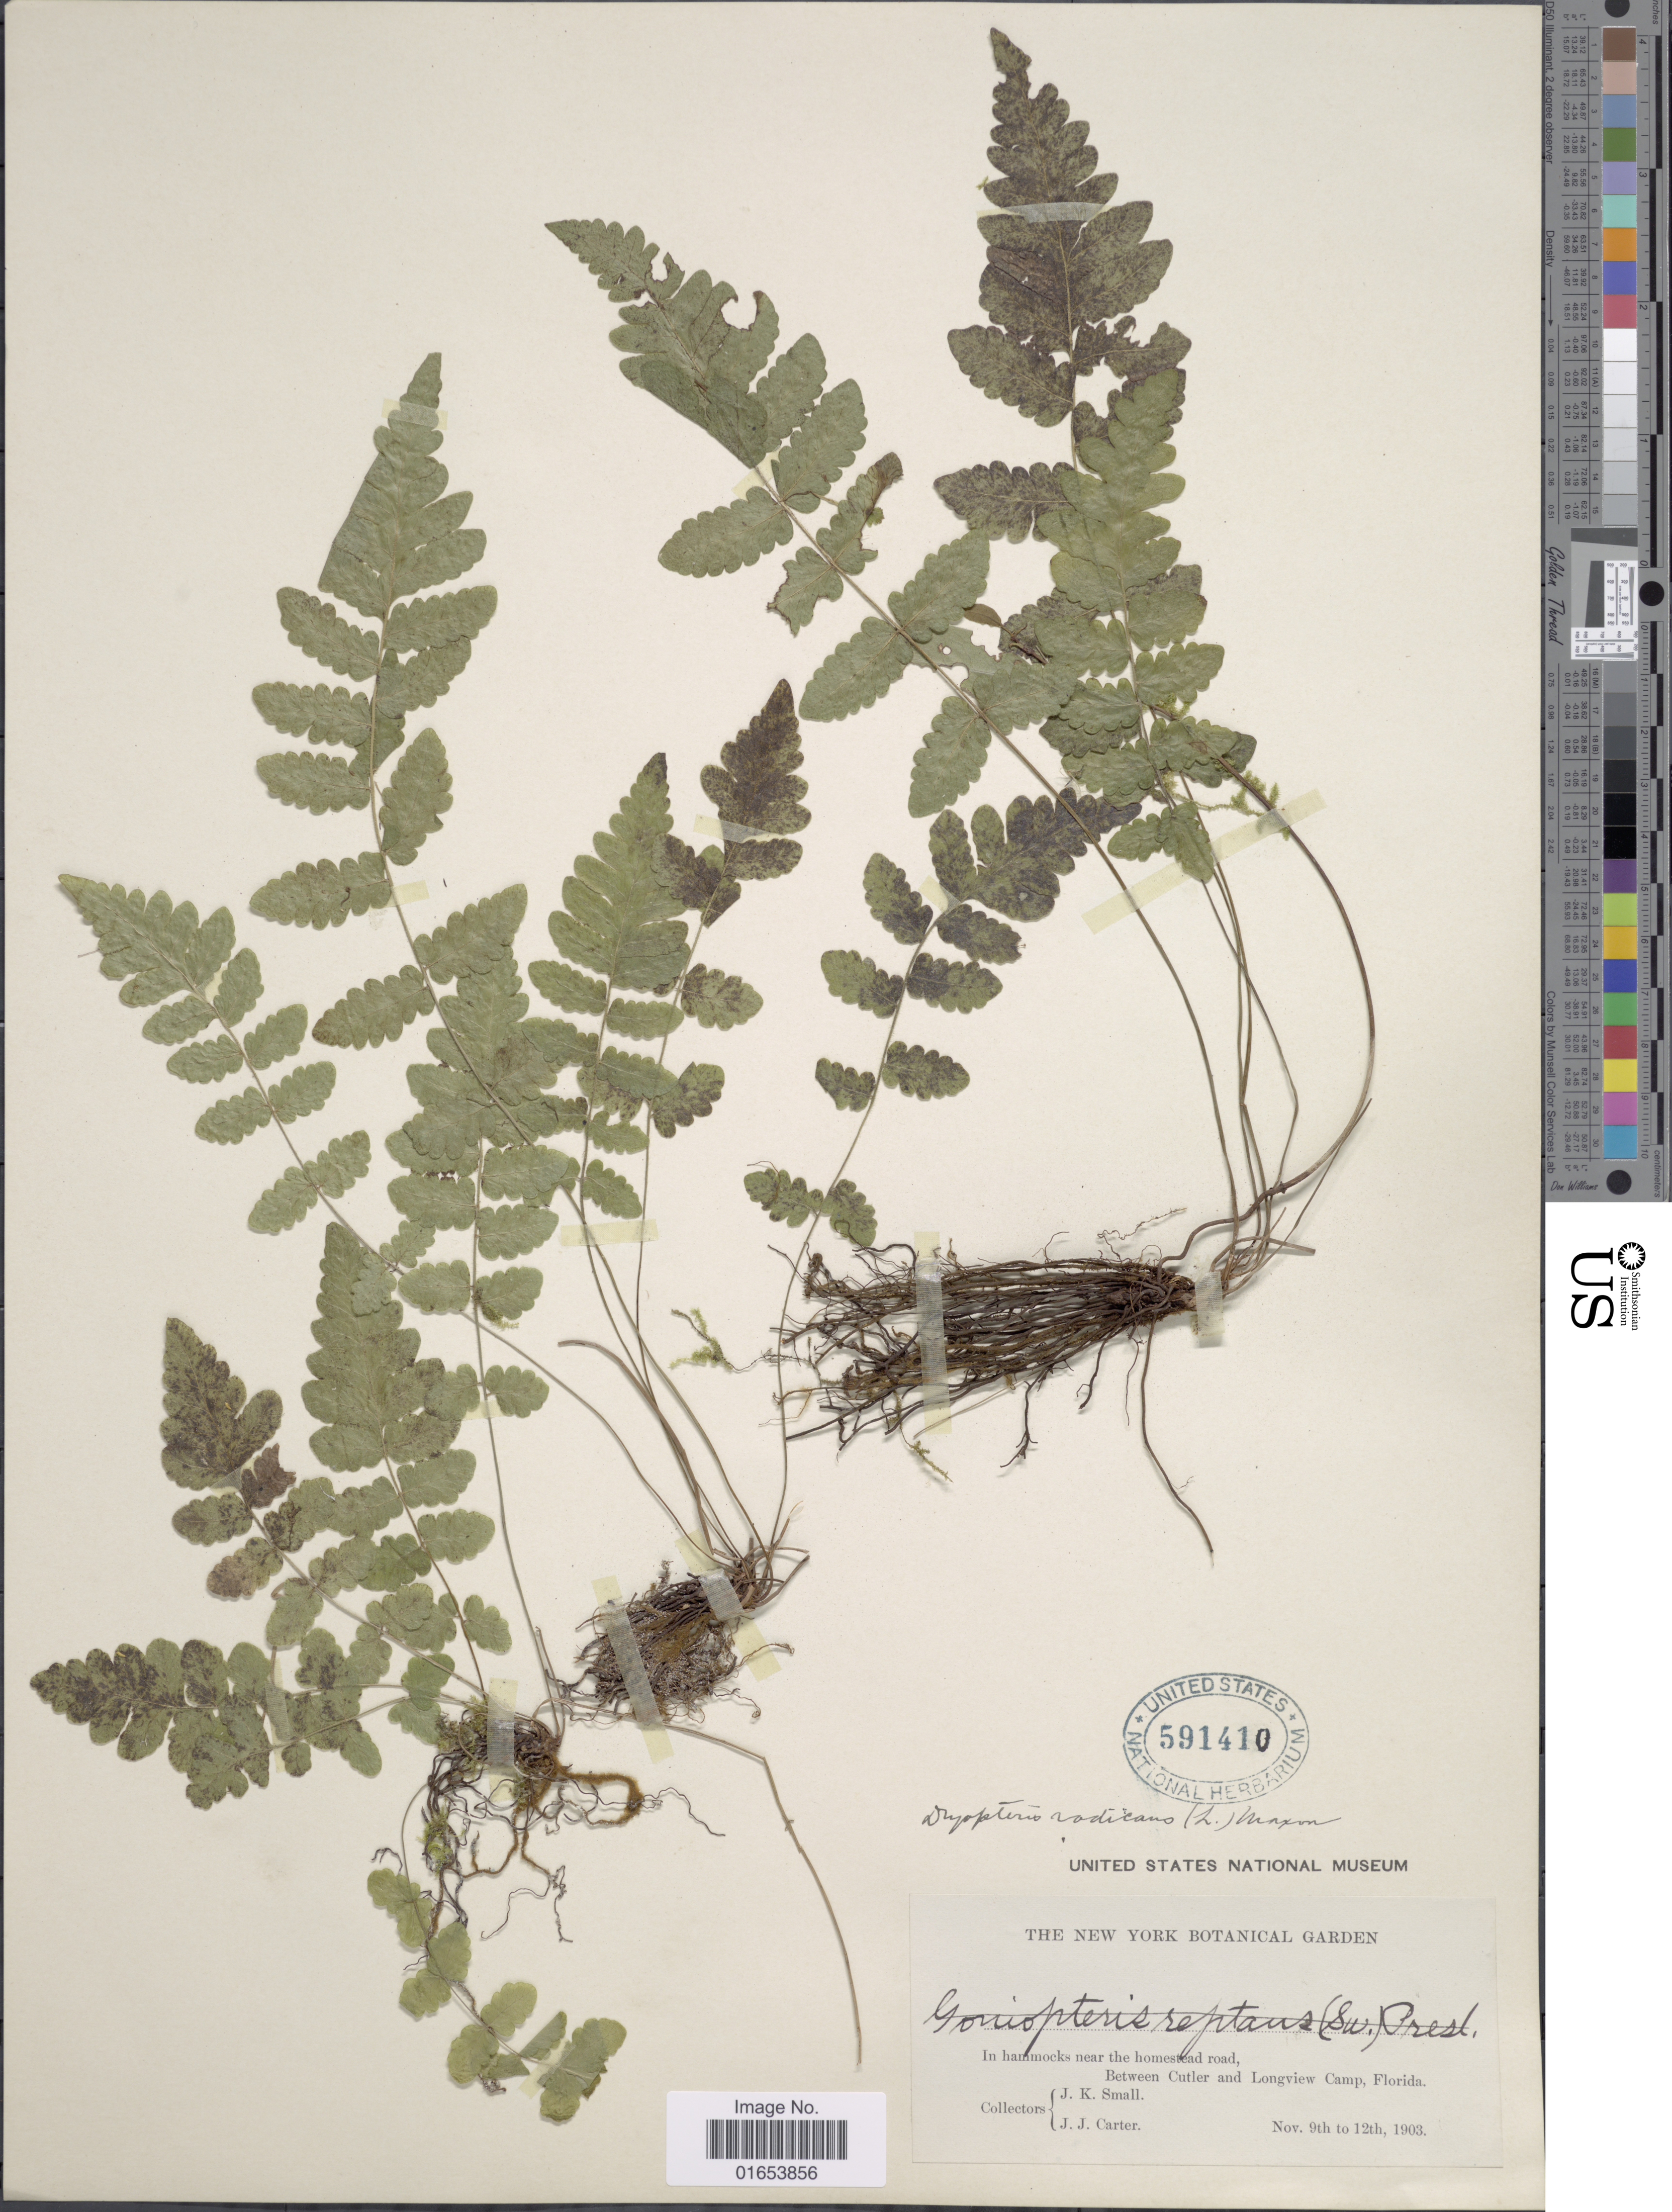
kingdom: Plantae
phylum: Tracheophyta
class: Polypodiopsida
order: Polypodiales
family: Thelypteridaceae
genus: Goniopteris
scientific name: Goniopteris reptans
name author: (J.F. Gmel.) C. Presl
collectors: J. K. Small & J. Carter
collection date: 1903-11-09/1903-11-12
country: United States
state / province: Florida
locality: In hammocks near the homestead road, Between Cutler and Longview Camp, Florida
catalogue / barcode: US 591410